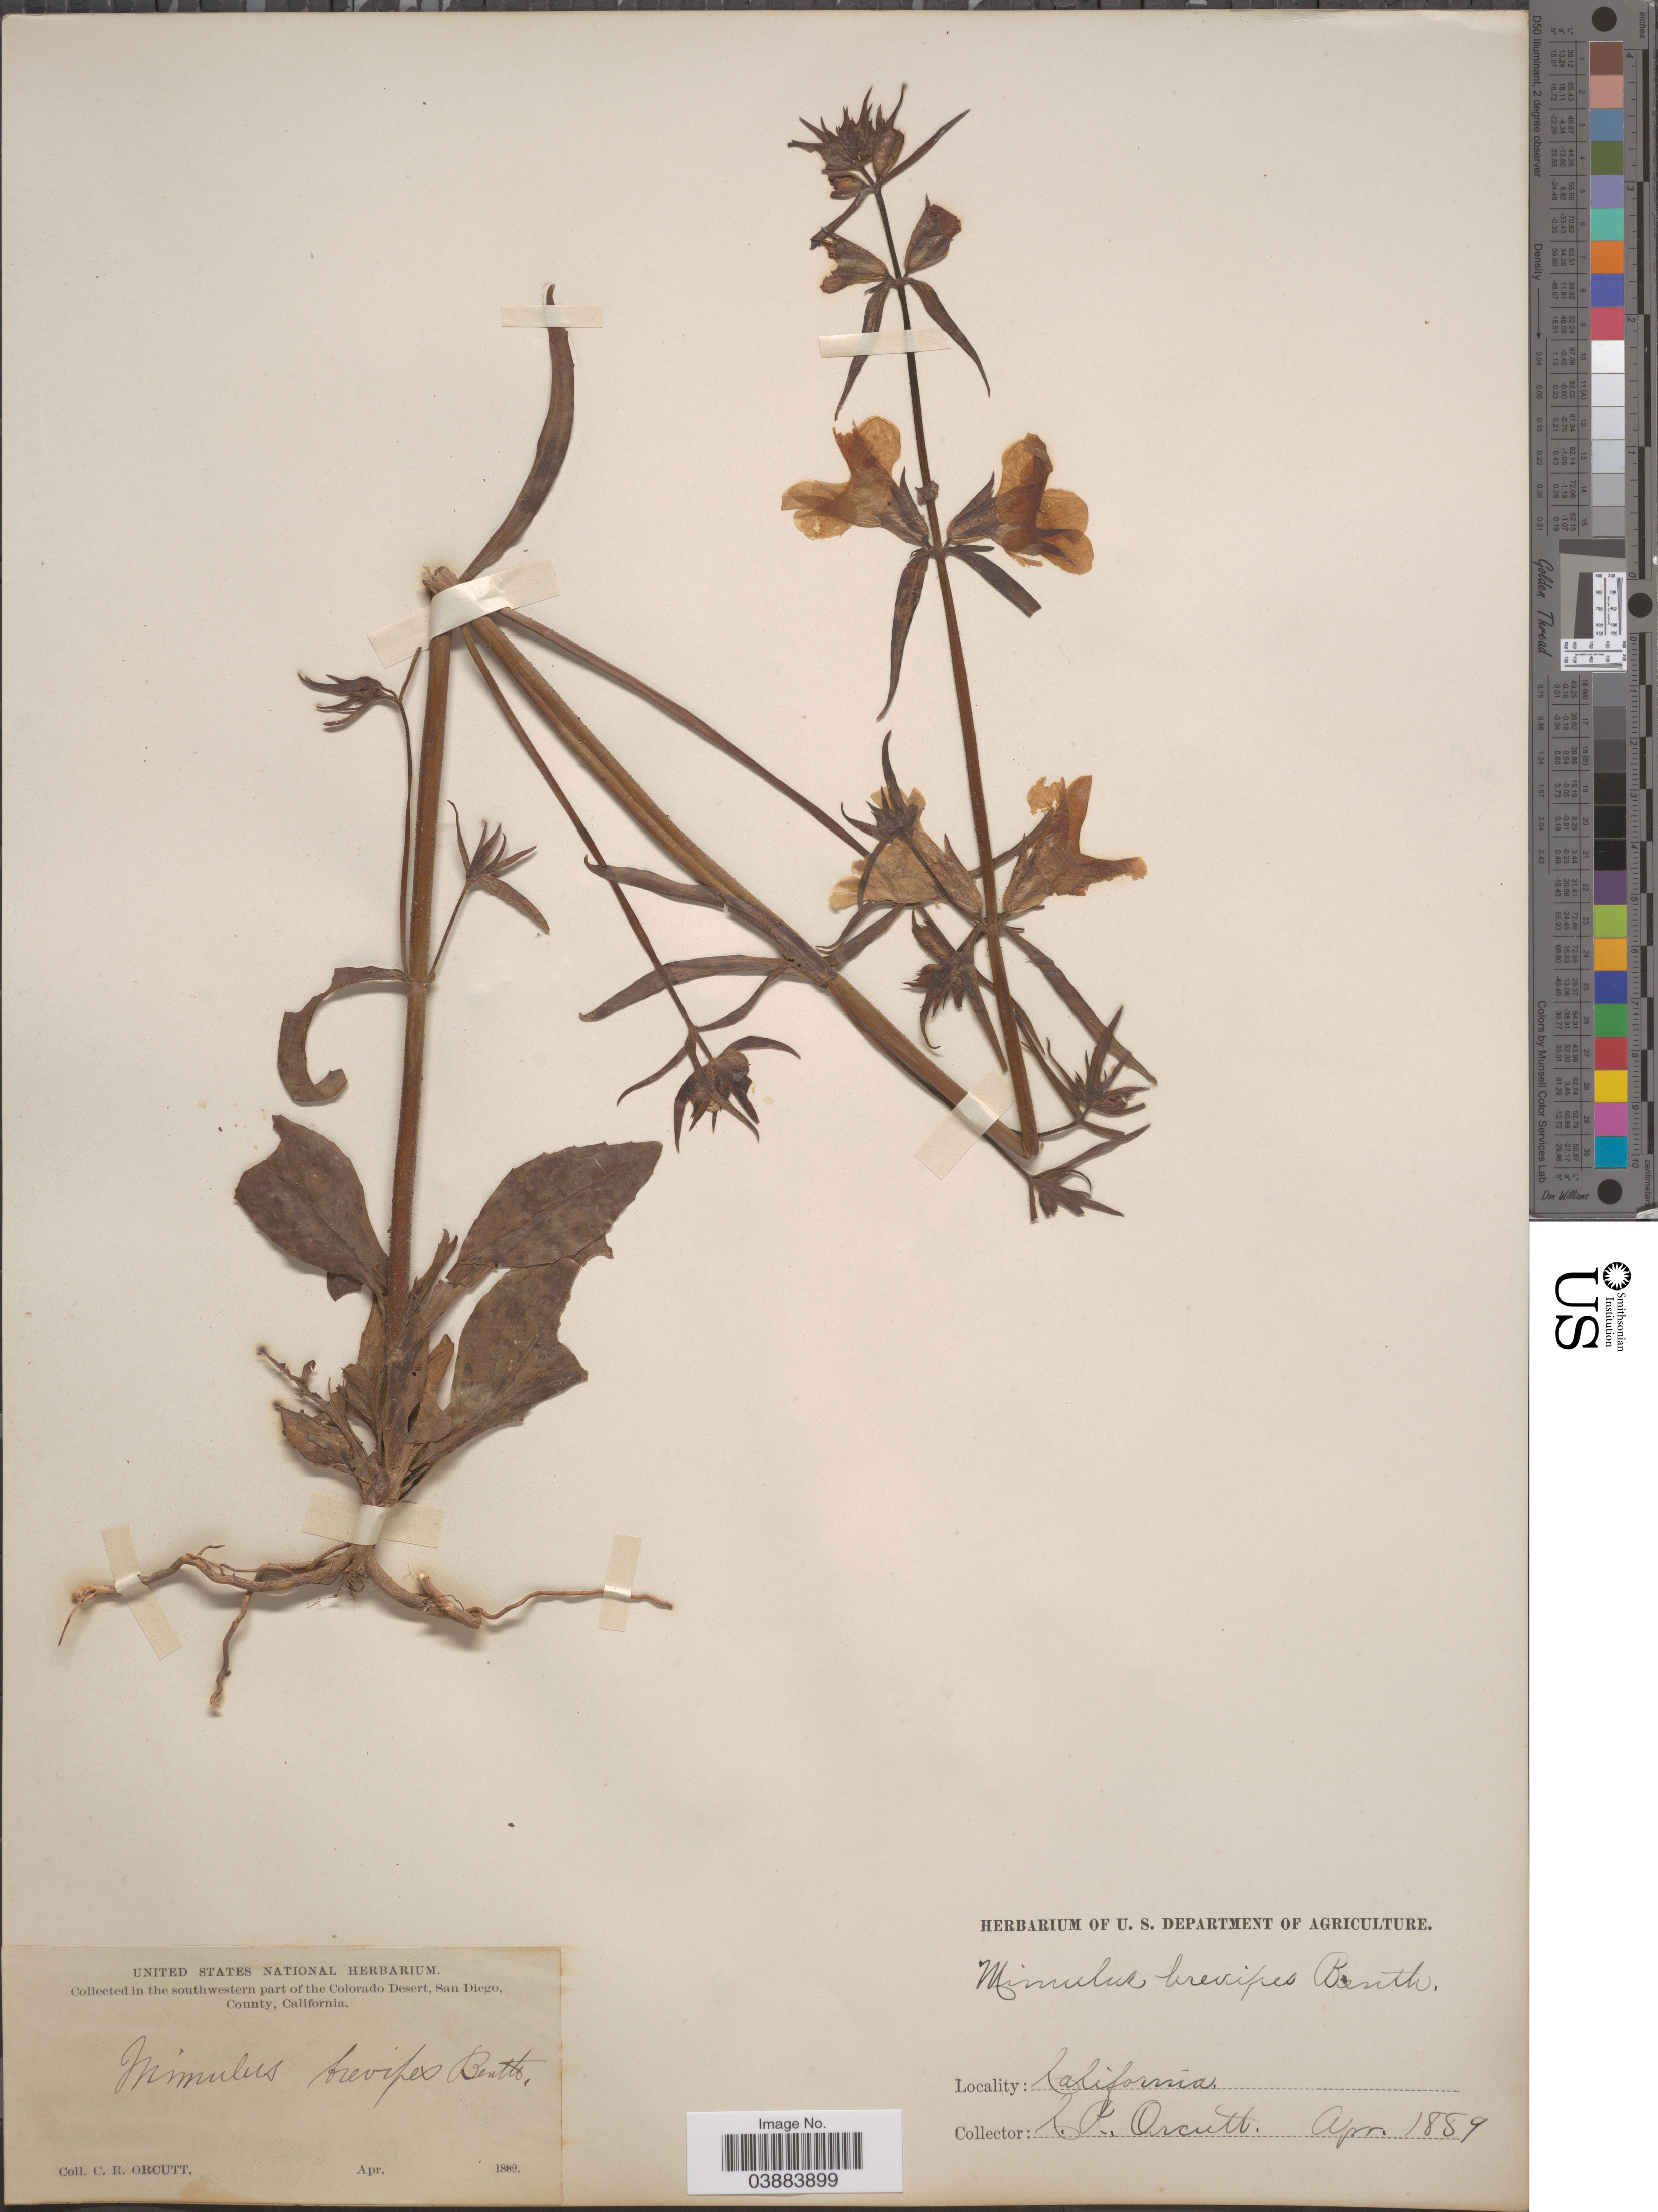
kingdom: Plantae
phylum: Tracheophyta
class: Magnoliopsida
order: Lamiales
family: Phrymaceae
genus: Eunanus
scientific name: Eunanus brevipes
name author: (Benth.) Greene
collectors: C. R. Orcutt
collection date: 1889-04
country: United States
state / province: California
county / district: San Diego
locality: In the southwestern part of the Colorado Desert, San Diego County.